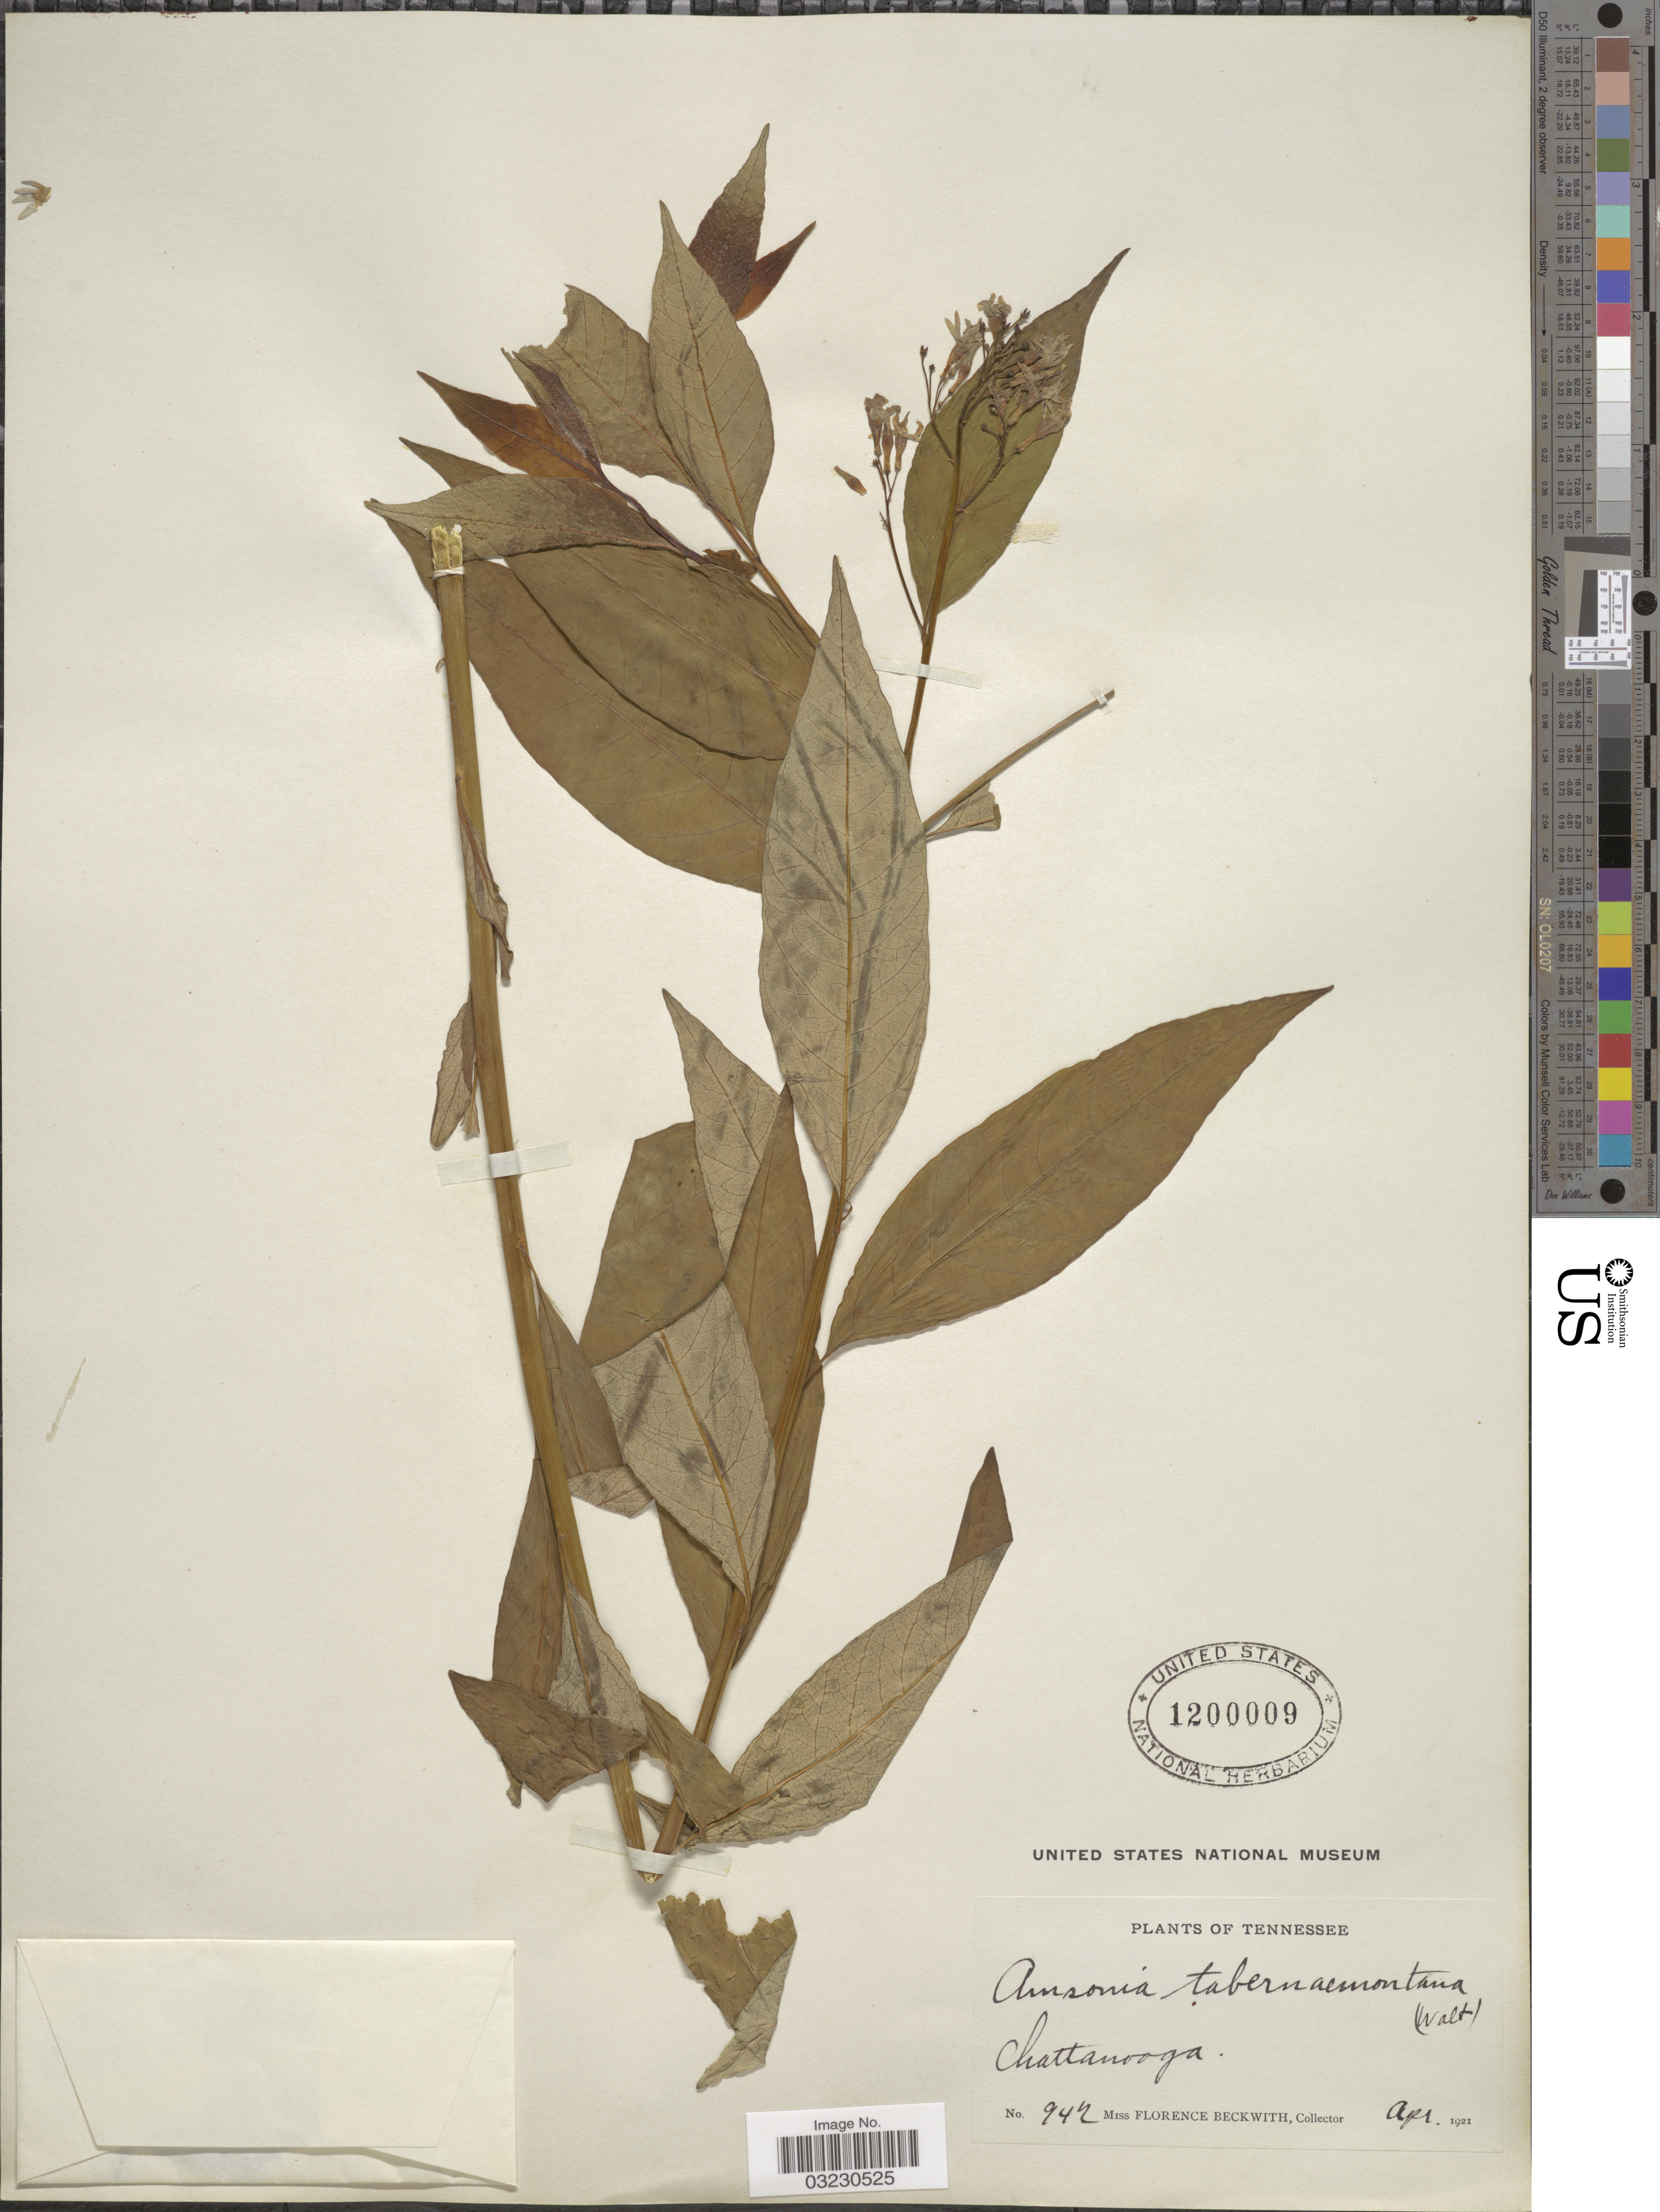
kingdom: Plantae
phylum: Tracheophyta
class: Magnoliopsida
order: Gentianales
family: Apocynaceae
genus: Amsonia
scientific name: Amsonia tabernaemontana var. gattingeri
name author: Woodson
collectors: F. Beckwith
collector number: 942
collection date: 1921-04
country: United States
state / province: Tennessee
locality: Chattanooga.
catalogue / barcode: US 1200009